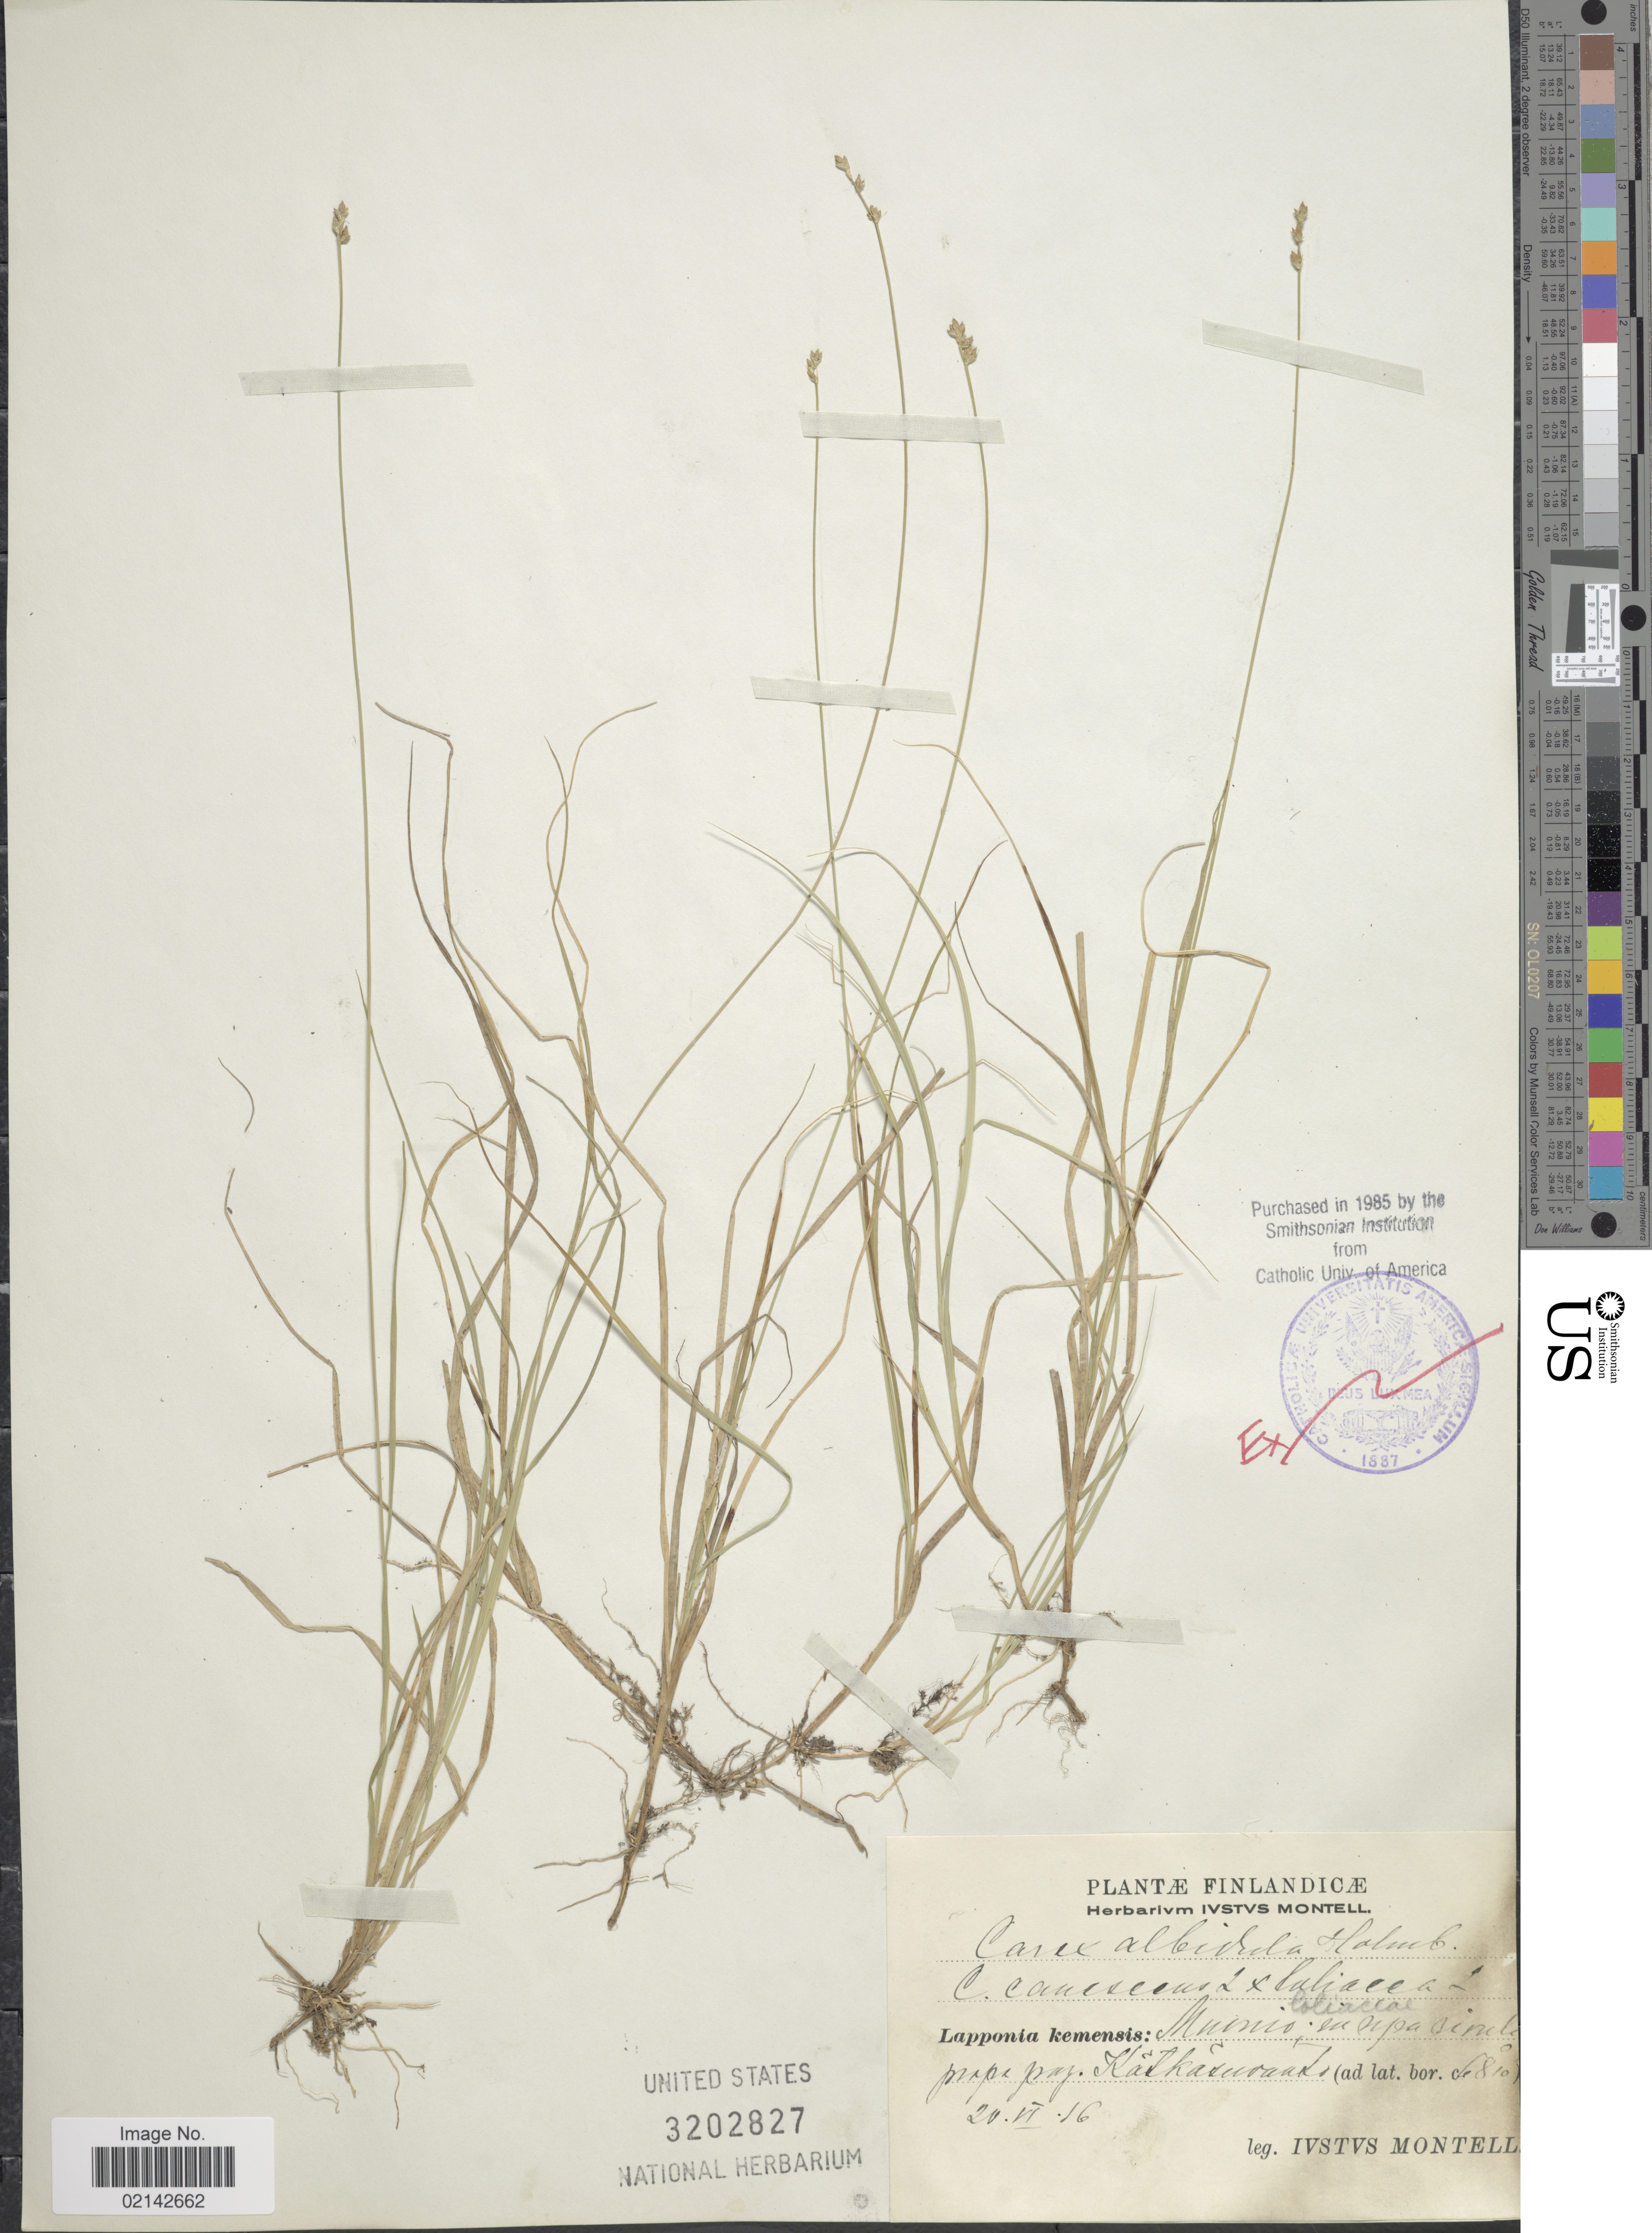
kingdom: Plantae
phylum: Tracheophyta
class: Liliopsida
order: Poales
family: Cyperaceae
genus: Carex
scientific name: Carex canescens var. canescens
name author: L.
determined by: Strong, Mark T., (BOT), Smithsonian Institution - National Museum of Natural History (UNITED STATES)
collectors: I. Montell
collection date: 1916-06-20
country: Finland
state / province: Lappi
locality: Muonio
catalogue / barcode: US 3202827